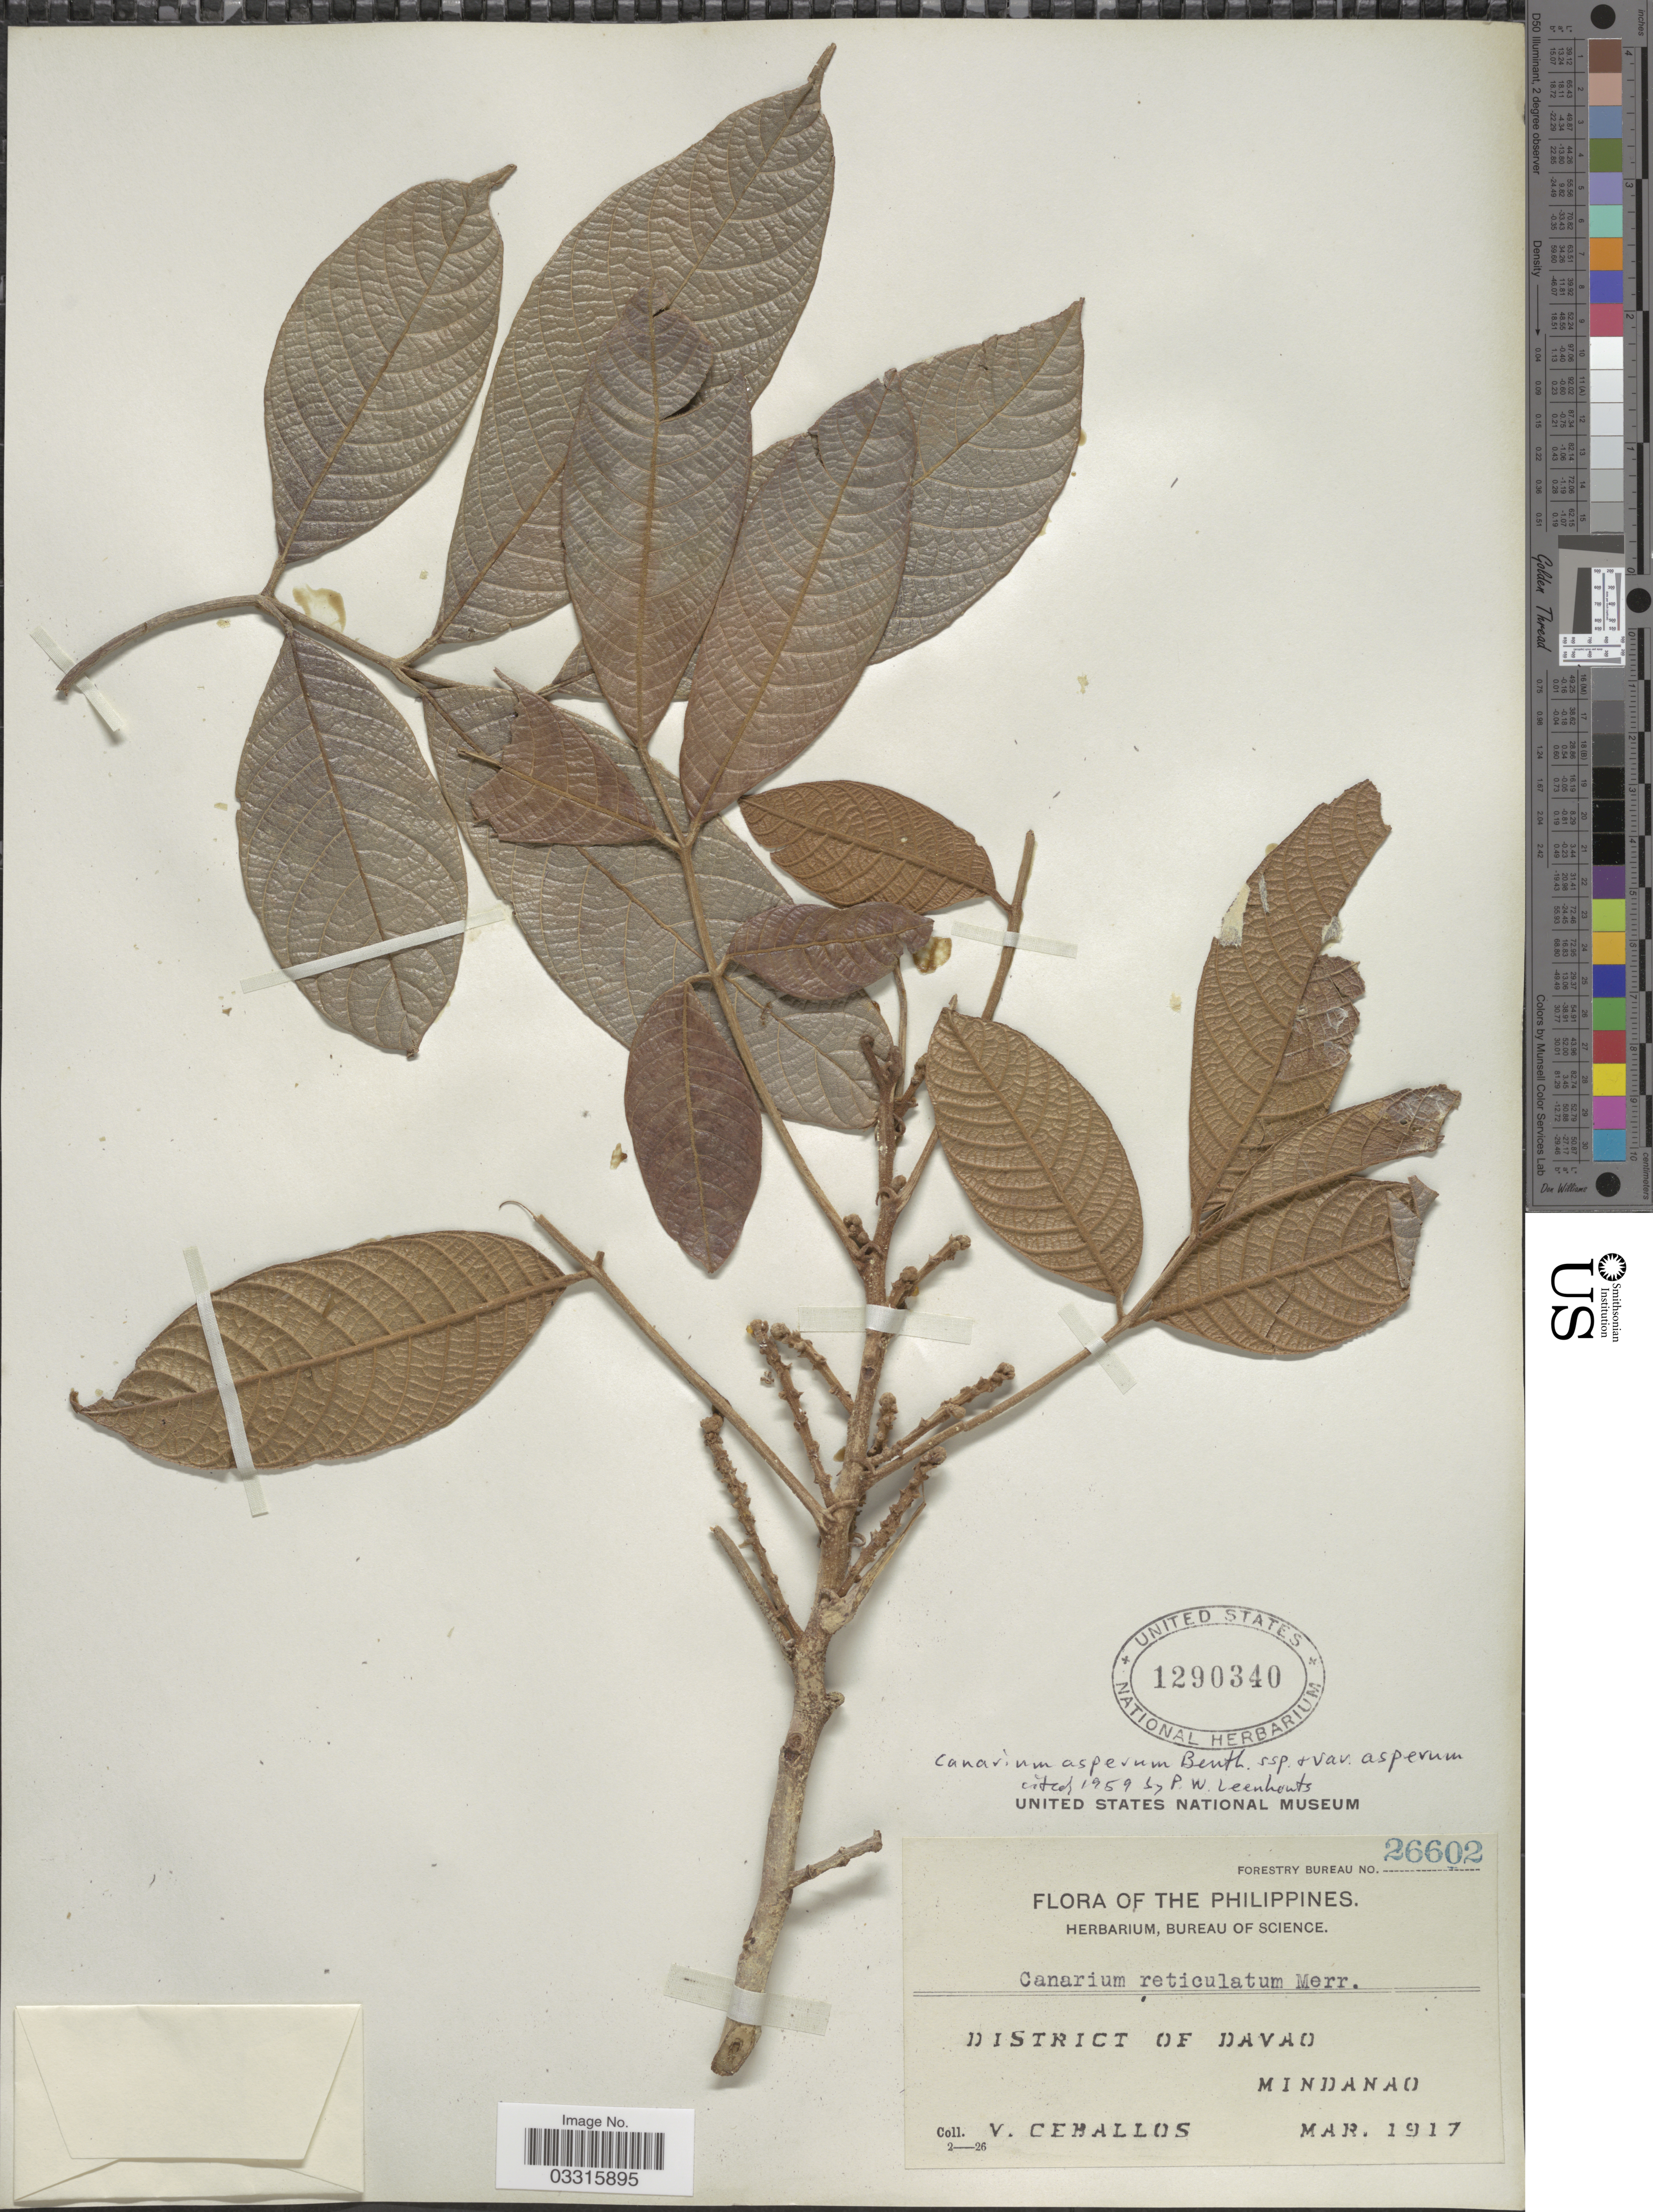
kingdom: Plantae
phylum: Tracheophyta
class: Magnoliopsida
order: Sapindales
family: Burseraceae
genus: Canarium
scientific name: Canarium asperum subsp. asperum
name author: Benth.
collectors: V. Ceballos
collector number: Forestry Bureau 26602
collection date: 1917-03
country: Philippines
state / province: Davao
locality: District of Davao, Mindanao.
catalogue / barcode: US 1290340